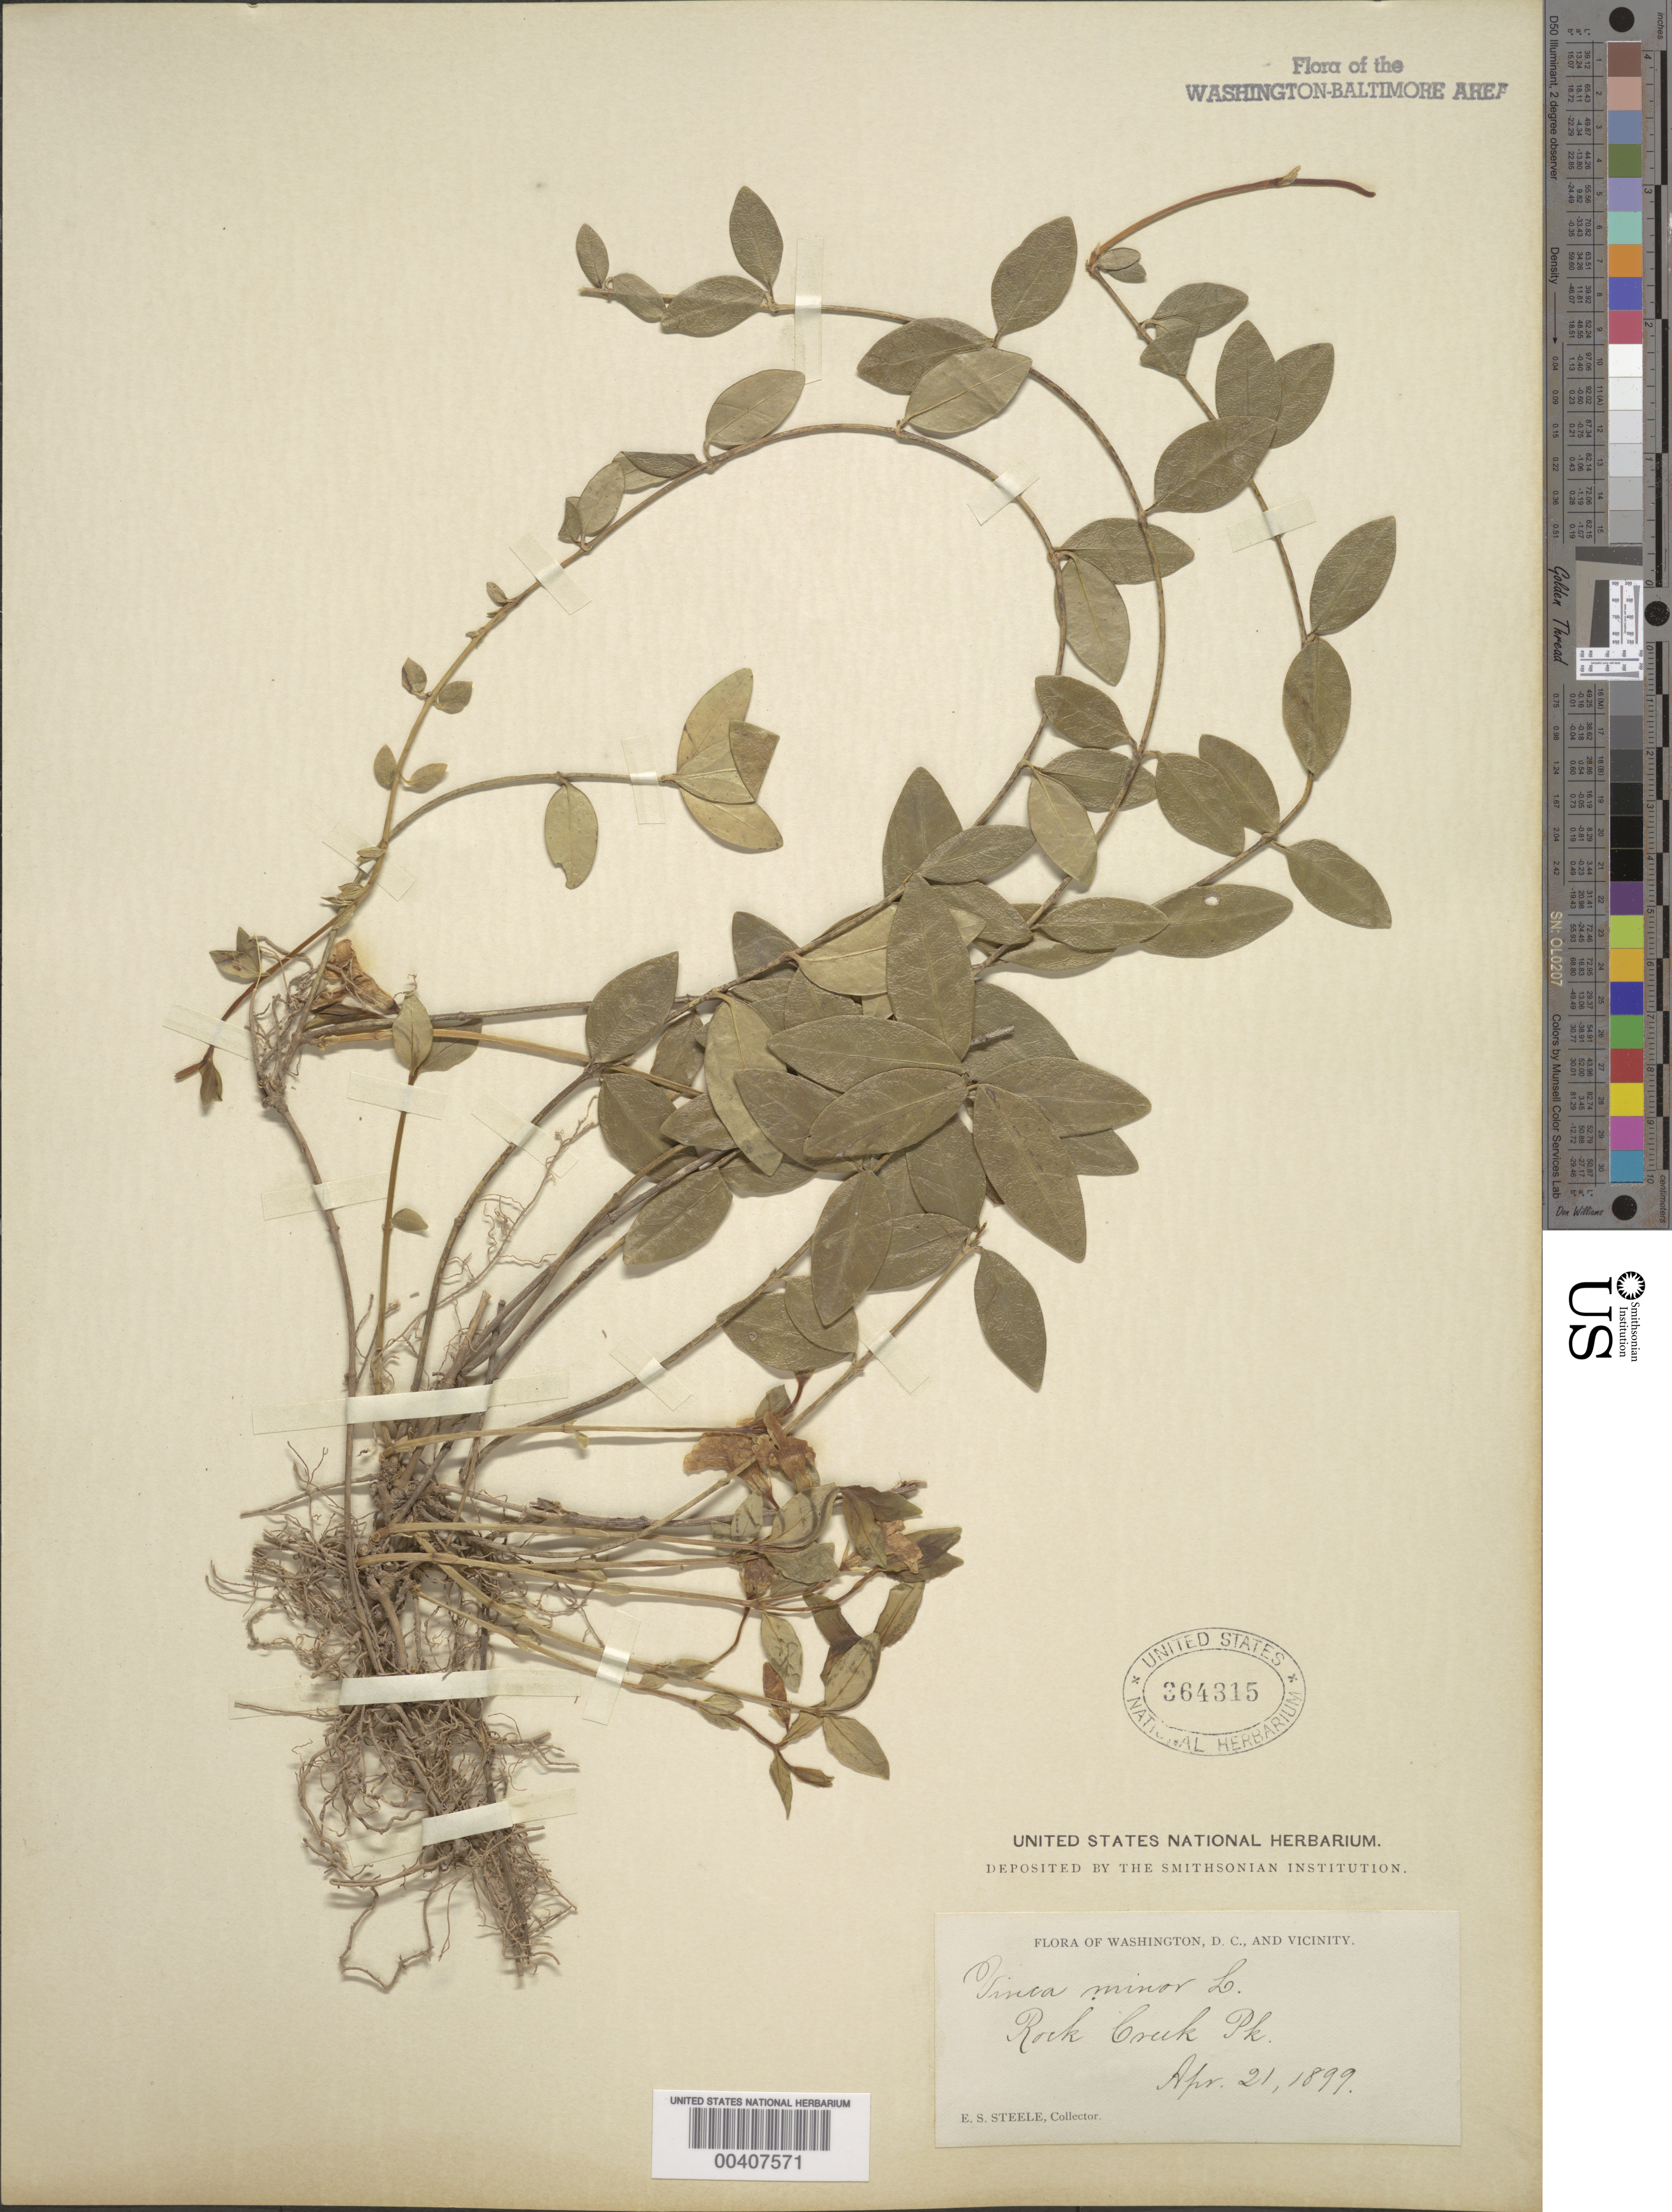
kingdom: Plantae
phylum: Tracheophyta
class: Magnoliopsida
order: Gentianales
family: Apocynaceae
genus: Vinca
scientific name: Vinca minor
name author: L.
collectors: E. Steele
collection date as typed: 21 Apr 1899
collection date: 1899-04-21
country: United States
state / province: District of Columbia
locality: Rock Creek Park Rock Creek Park & vicinity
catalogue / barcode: US 364315